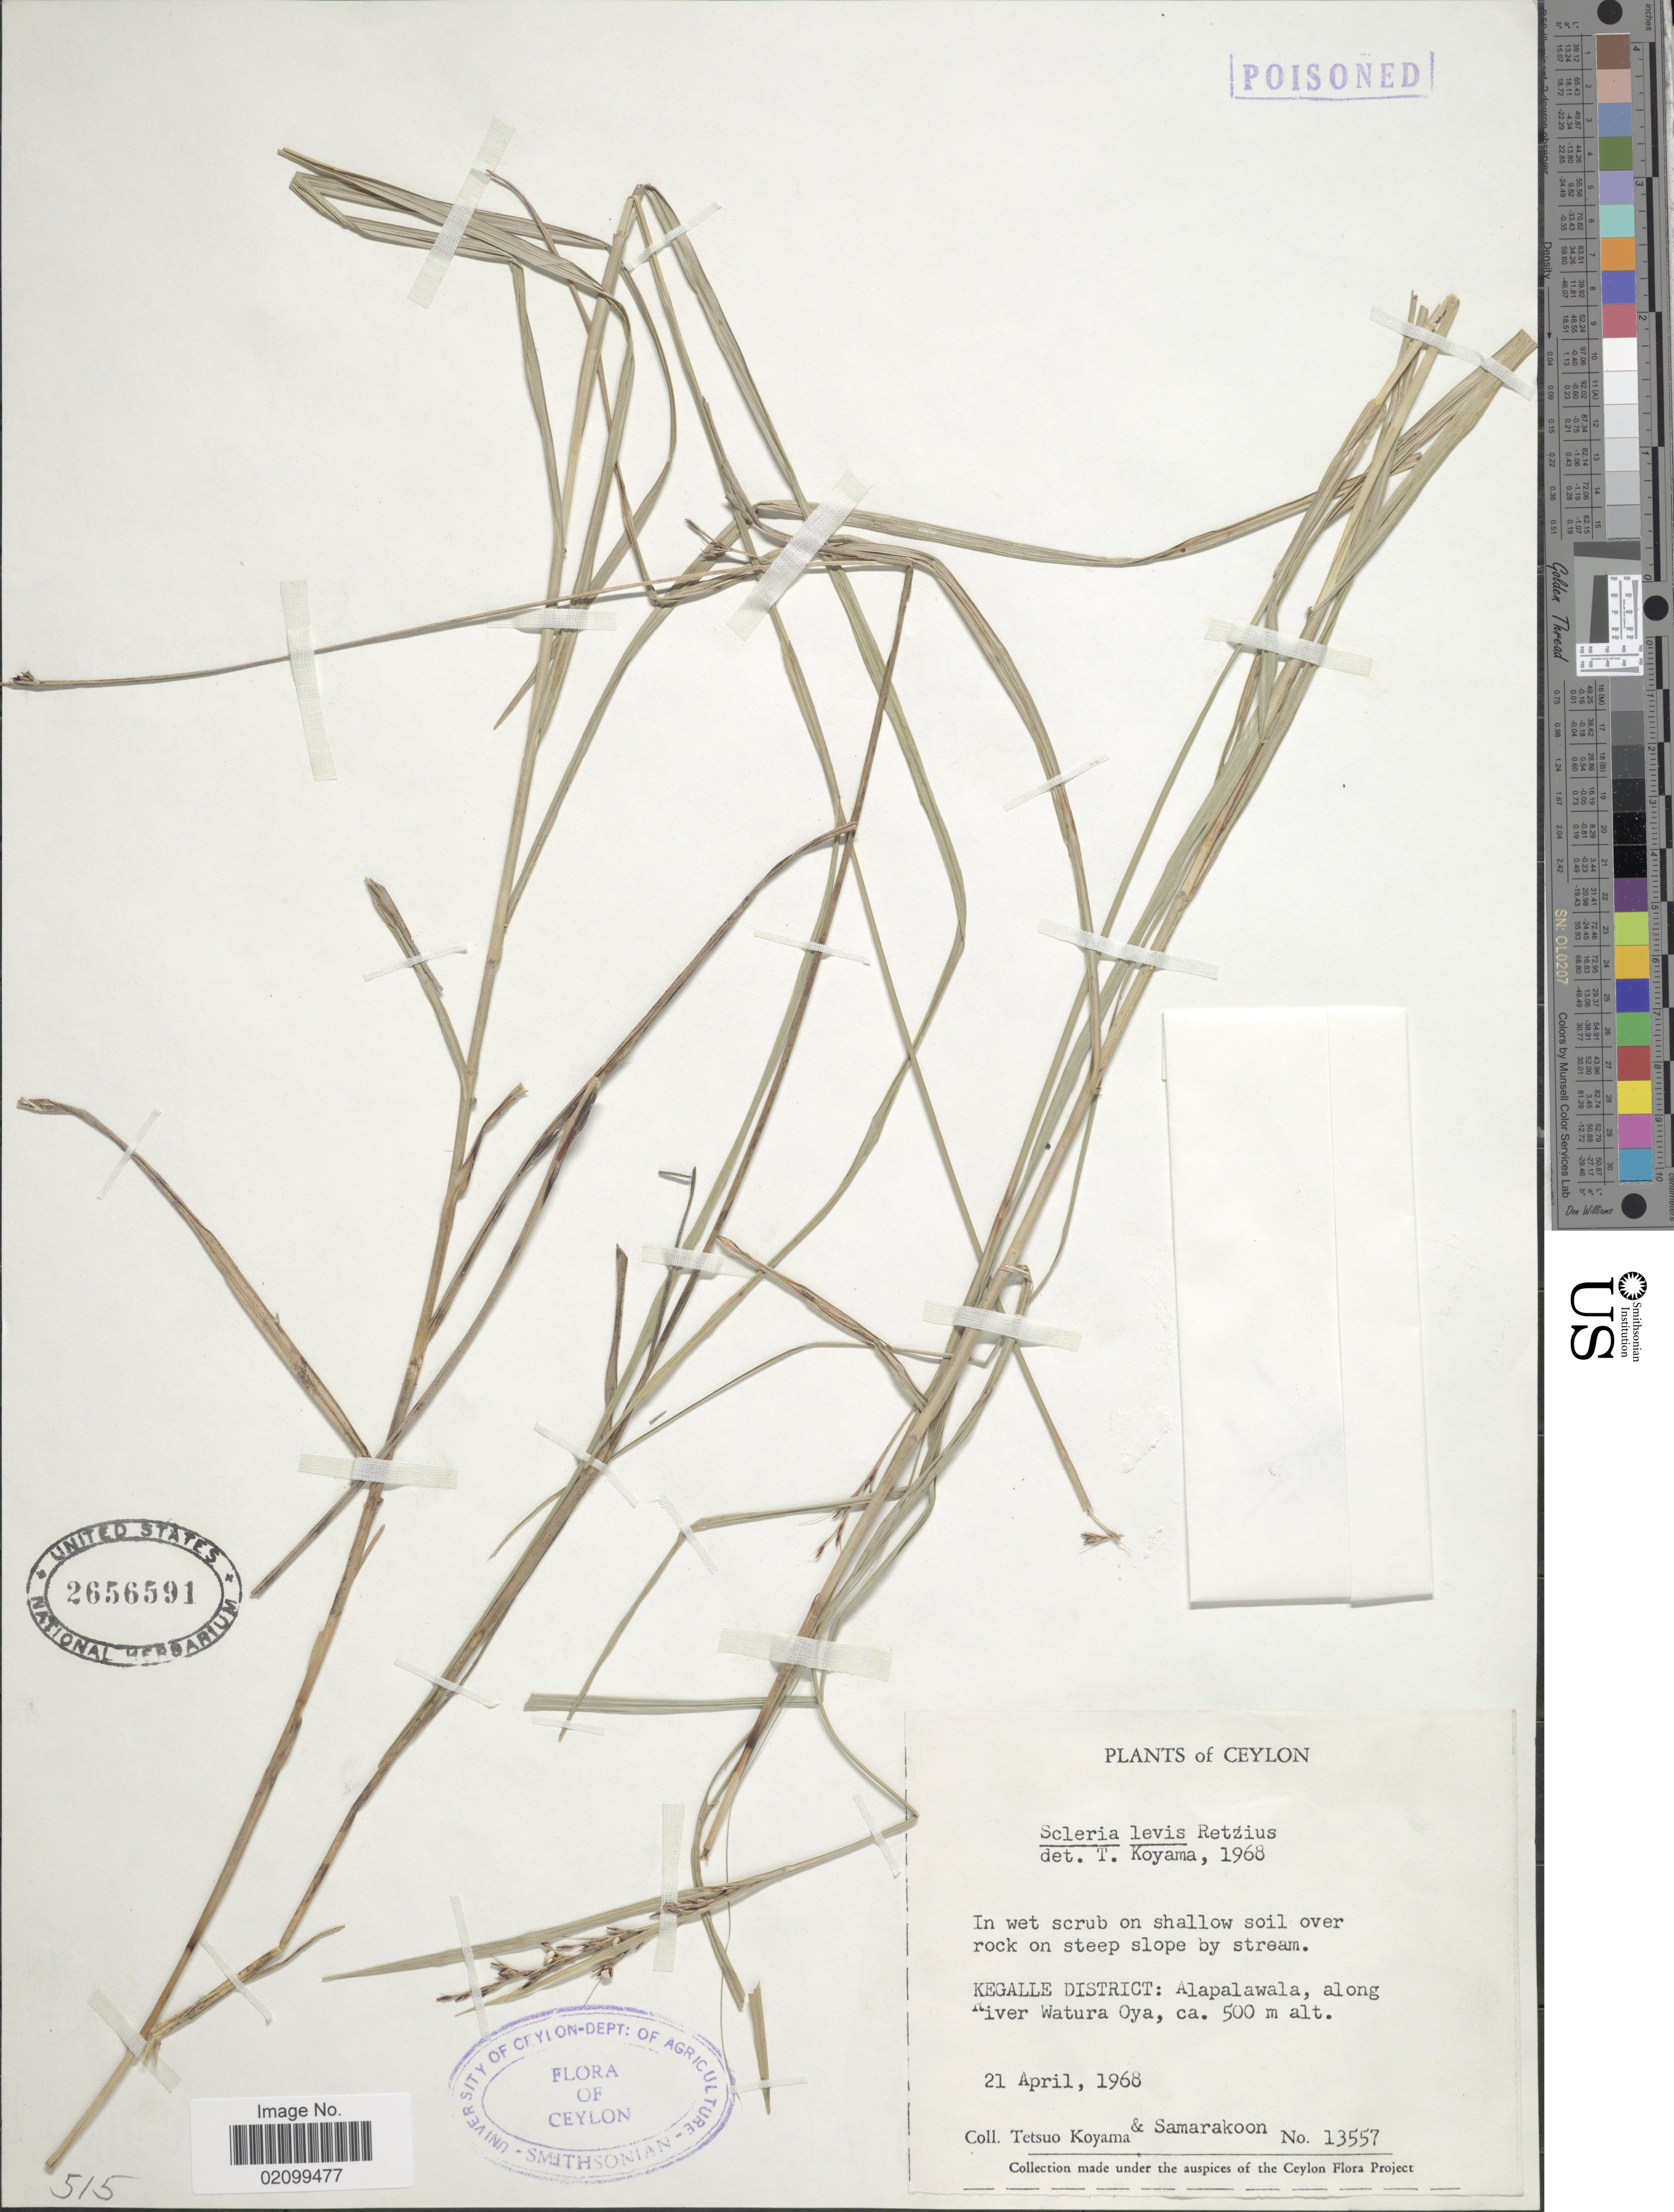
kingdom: Plantae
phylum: Tracheophyta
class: Liliopsida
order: Poales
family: Cyperaceae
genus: Scleria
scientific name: Scleria levis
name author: Retz.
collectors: T. Koyama & T. Samarakoon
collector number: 13557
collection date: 1968-04-21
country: Sri Lanka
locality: Ceylon. Kegalle District: Alapalawala, along River Watura Oya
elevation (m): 500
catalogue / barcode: US 2656591